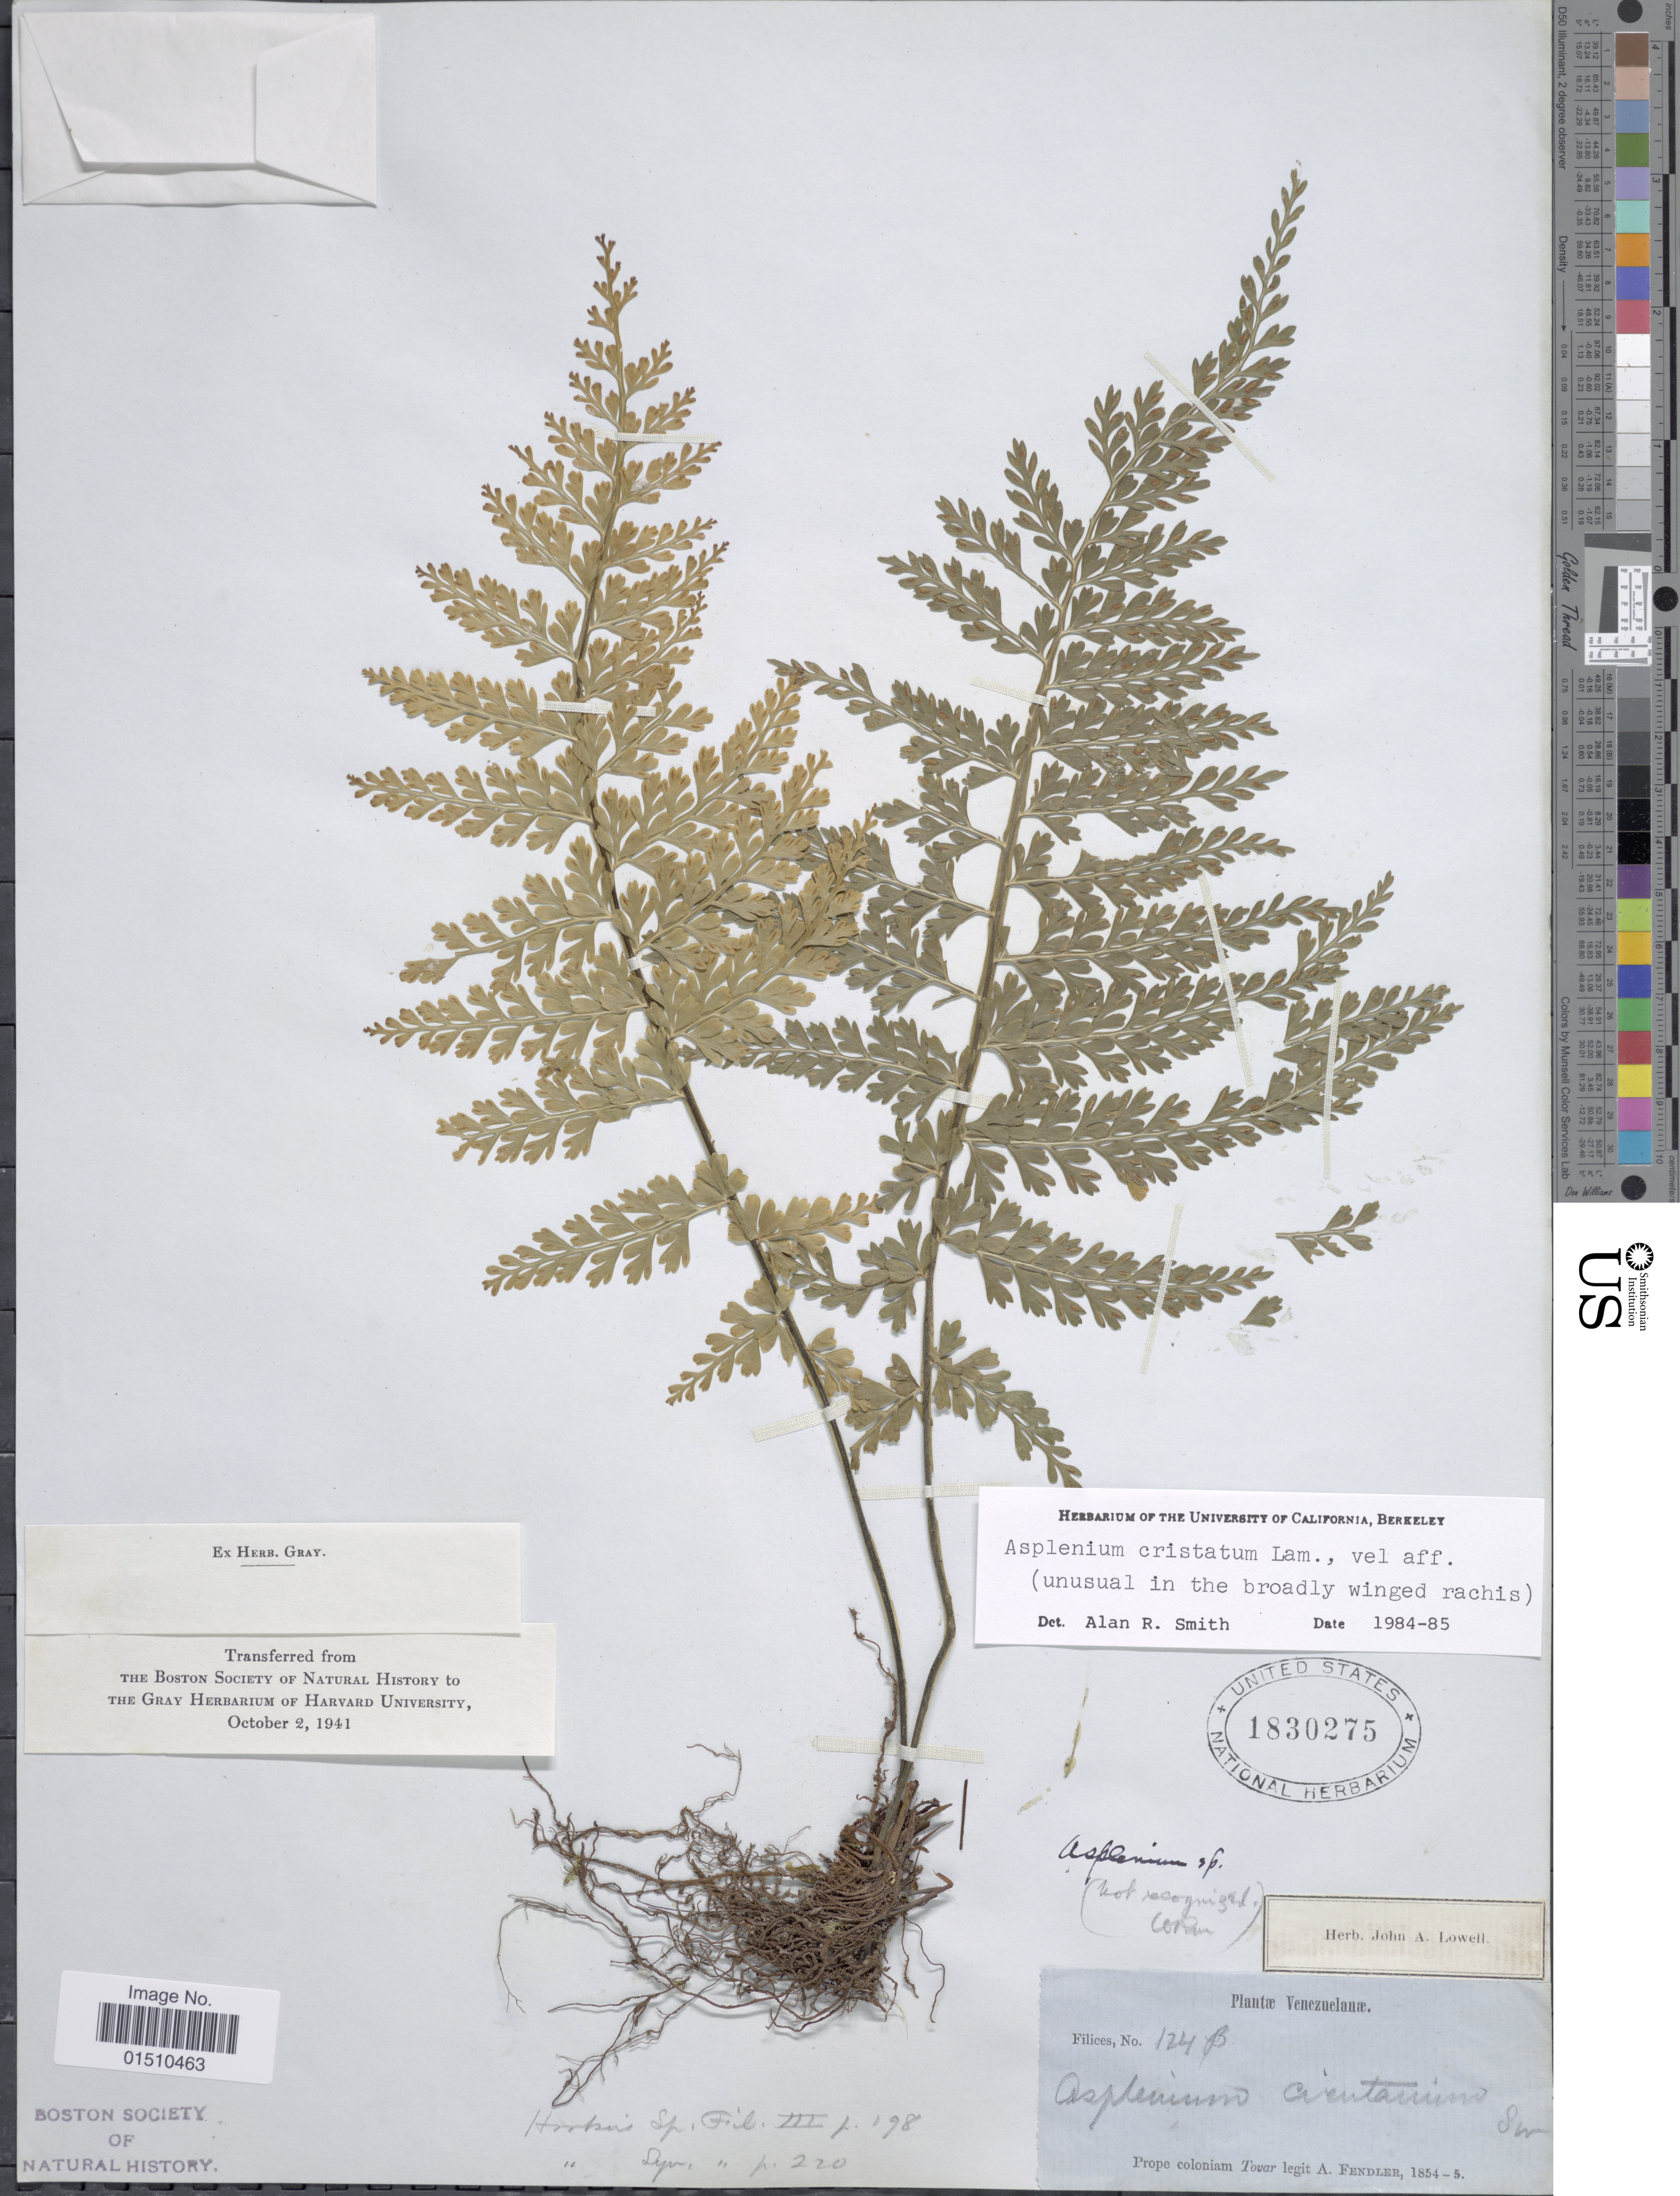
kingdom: Plantae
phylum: Tracheophyta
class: Polypodiopsida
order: Polypodiales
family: Aspleniaceae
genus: Asplenium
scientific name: Asplenium cristatum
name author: Lam.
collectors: A. Fendler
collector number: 124B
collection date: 1854/1855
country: Venezuela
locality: Venezuelanæ, prope coloniam Tovar.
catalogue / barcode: US 1830275